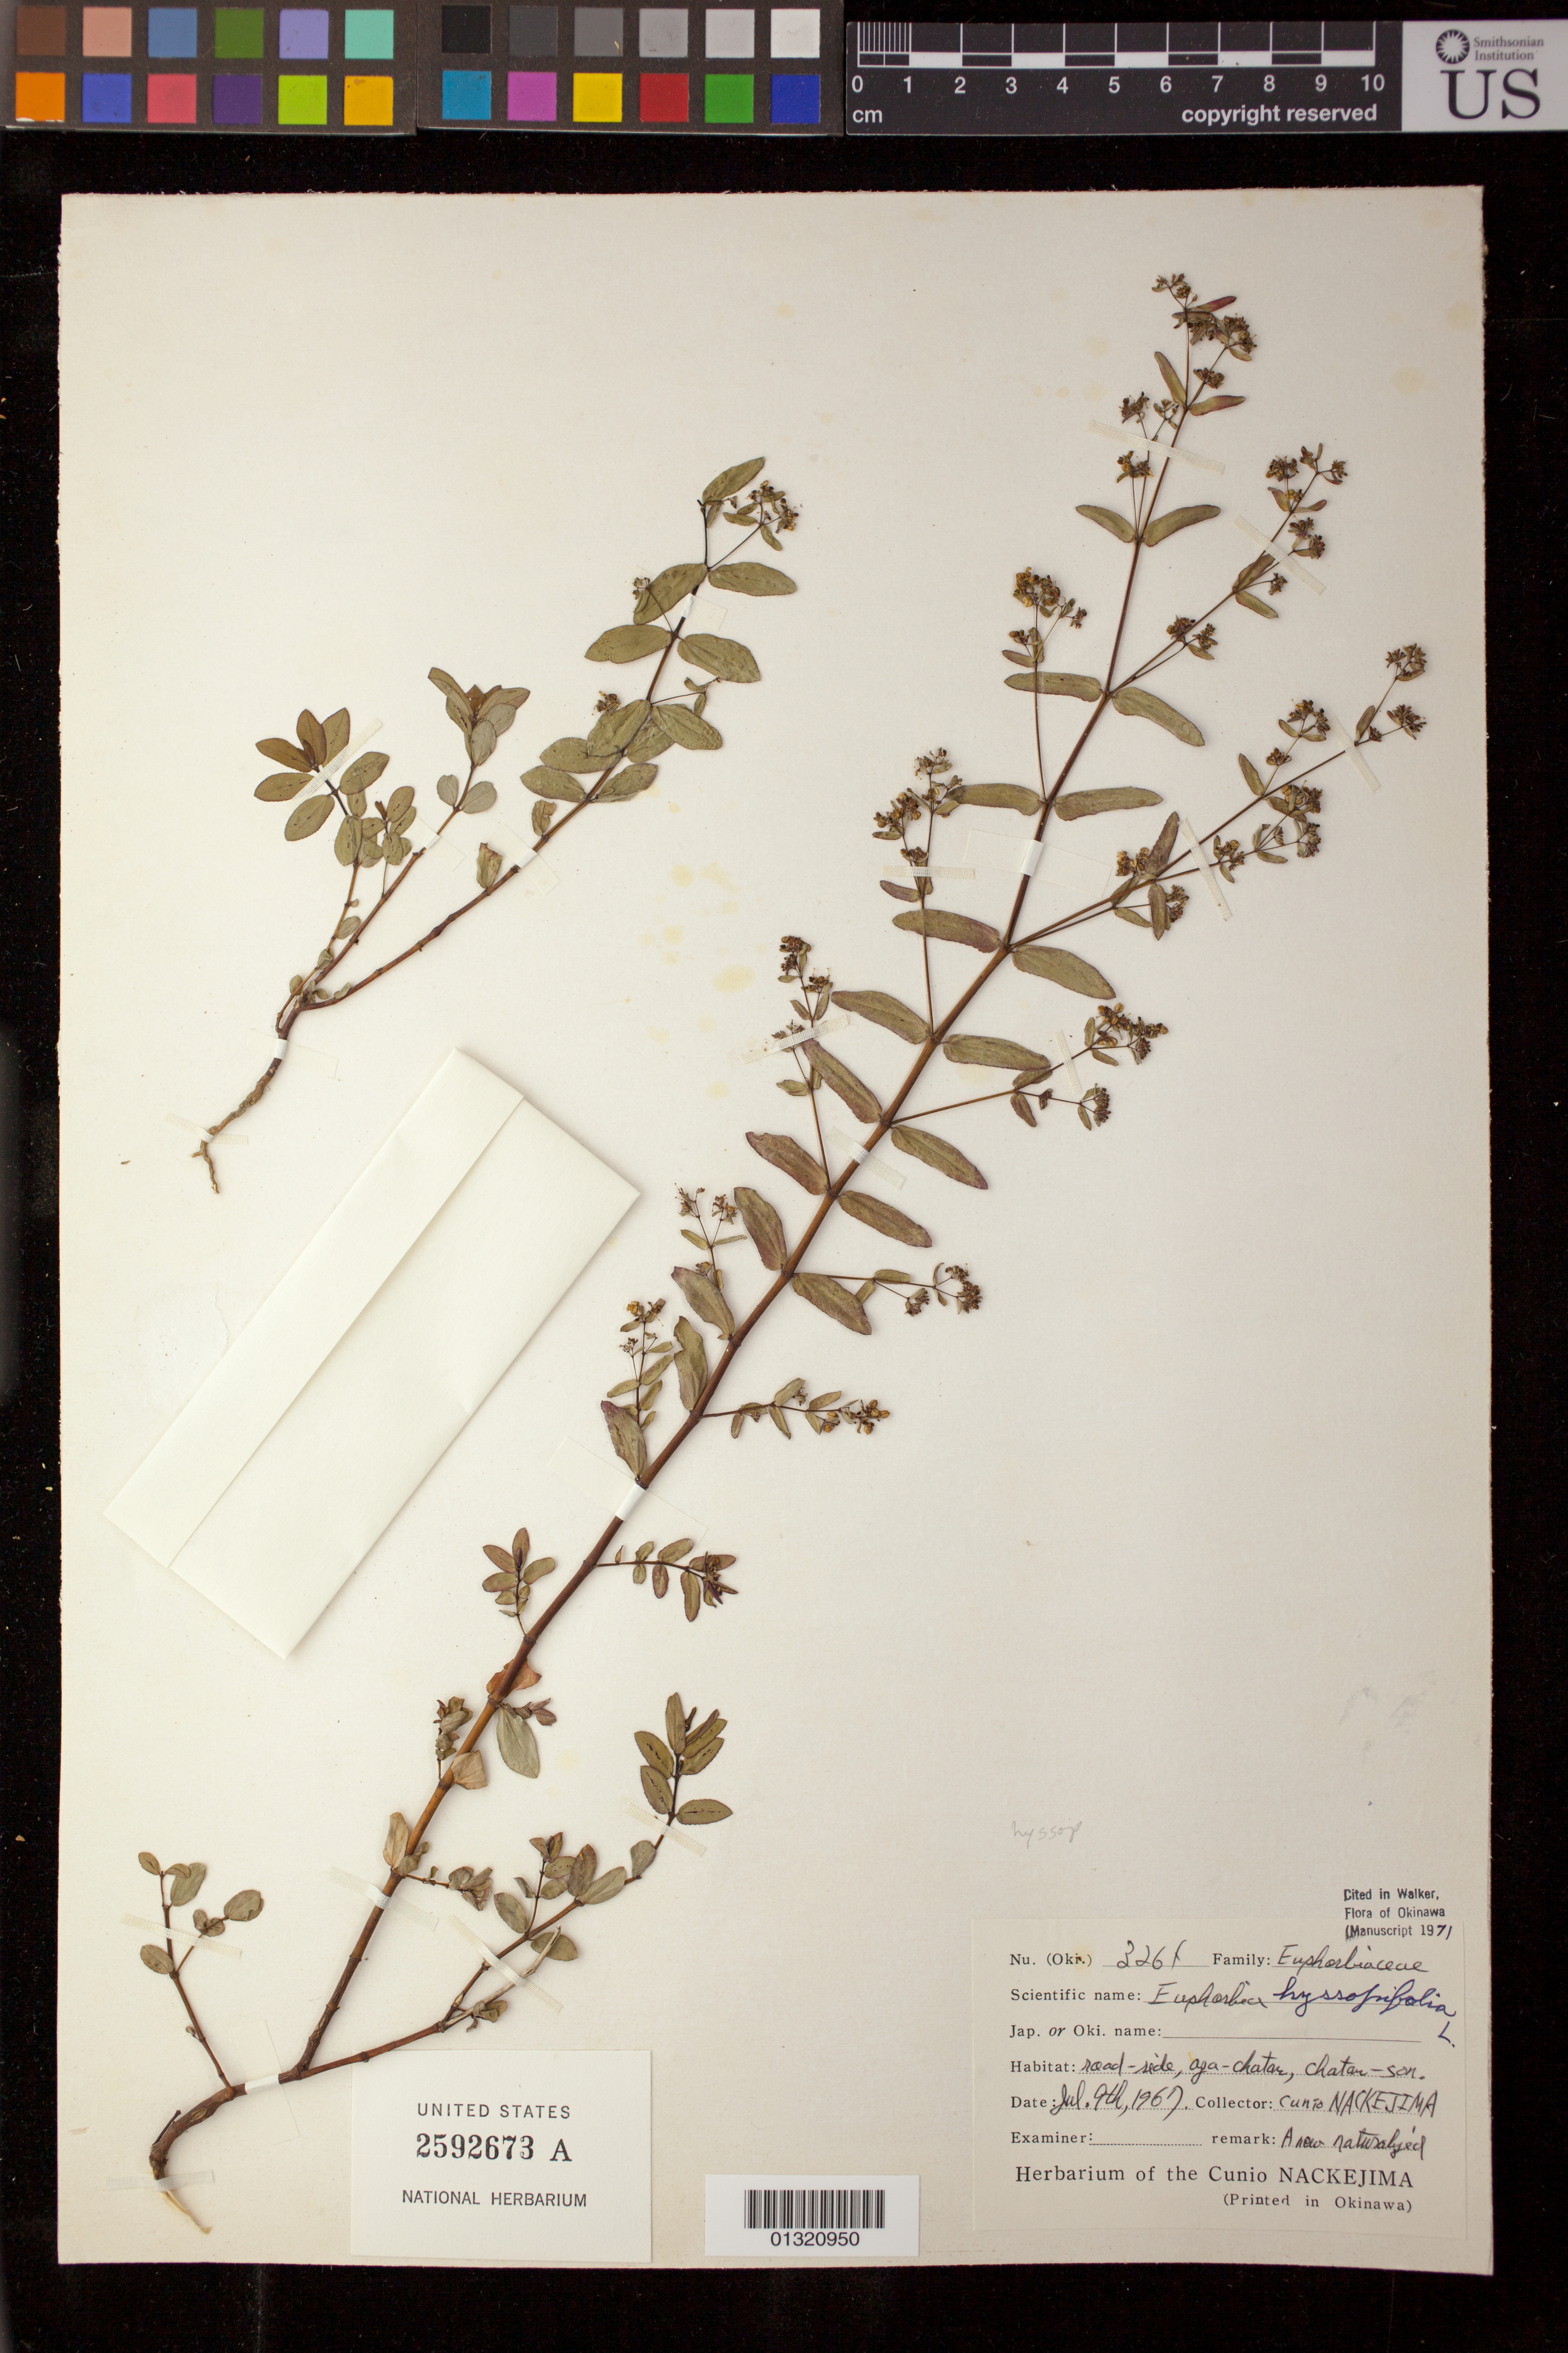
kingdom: Plantae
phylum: Tracheophyta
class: Magnoliopsida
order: Malpighiales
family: Euphorbiaceae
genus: Euphorbia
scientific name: Euphorbia hyssopifolia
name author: L.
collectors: C. Nackejima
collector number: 3261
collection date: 1961-07-09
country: Japan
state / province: Okinawa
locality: Aga-chatar, chatar-son.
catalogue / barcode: US 2592673A